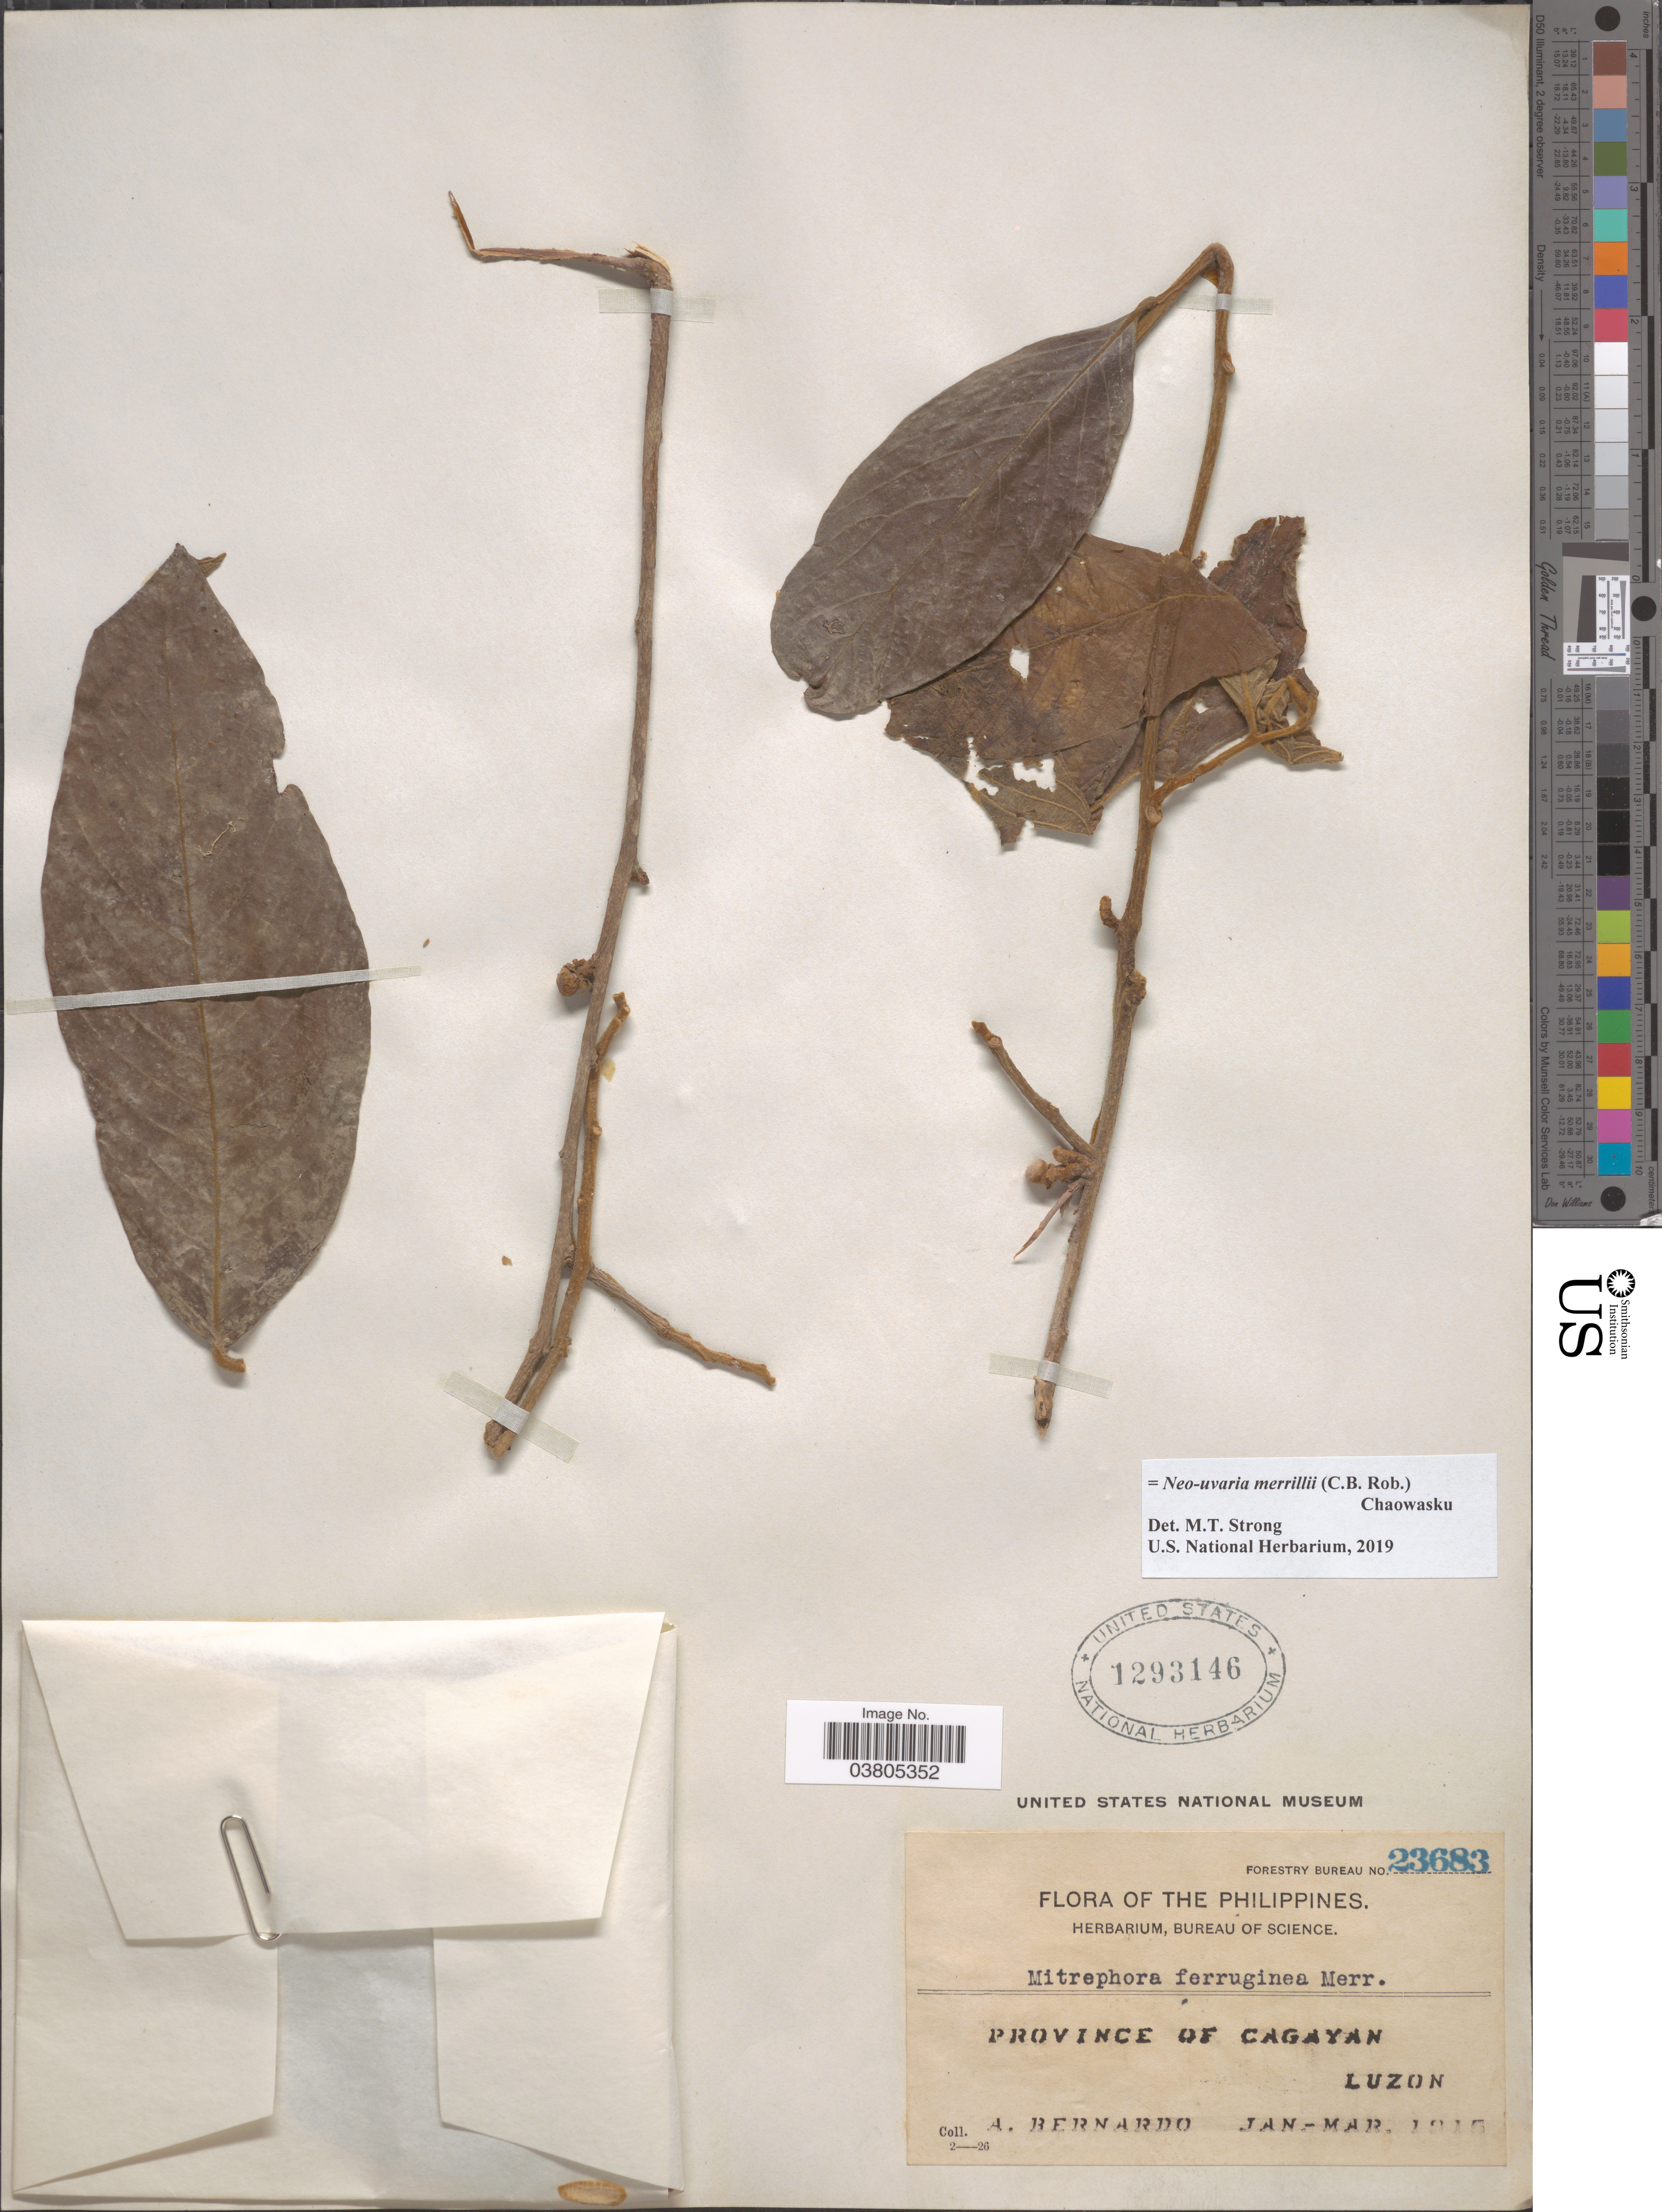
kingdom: Plantae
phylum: Tracheophyta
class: Magnoliopsida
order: Magnoliales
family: Annonaceae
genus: Neo-Uvaria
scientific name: Neo-uvaria merrillii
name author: (C.B. Rob.) Chaowasku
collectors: A. Bernardo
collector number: Forestry Bureau 23683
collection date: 1915-01/1915-03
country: Philippines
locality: Province of Cagayan, Luzon.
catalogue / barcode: US 1293146